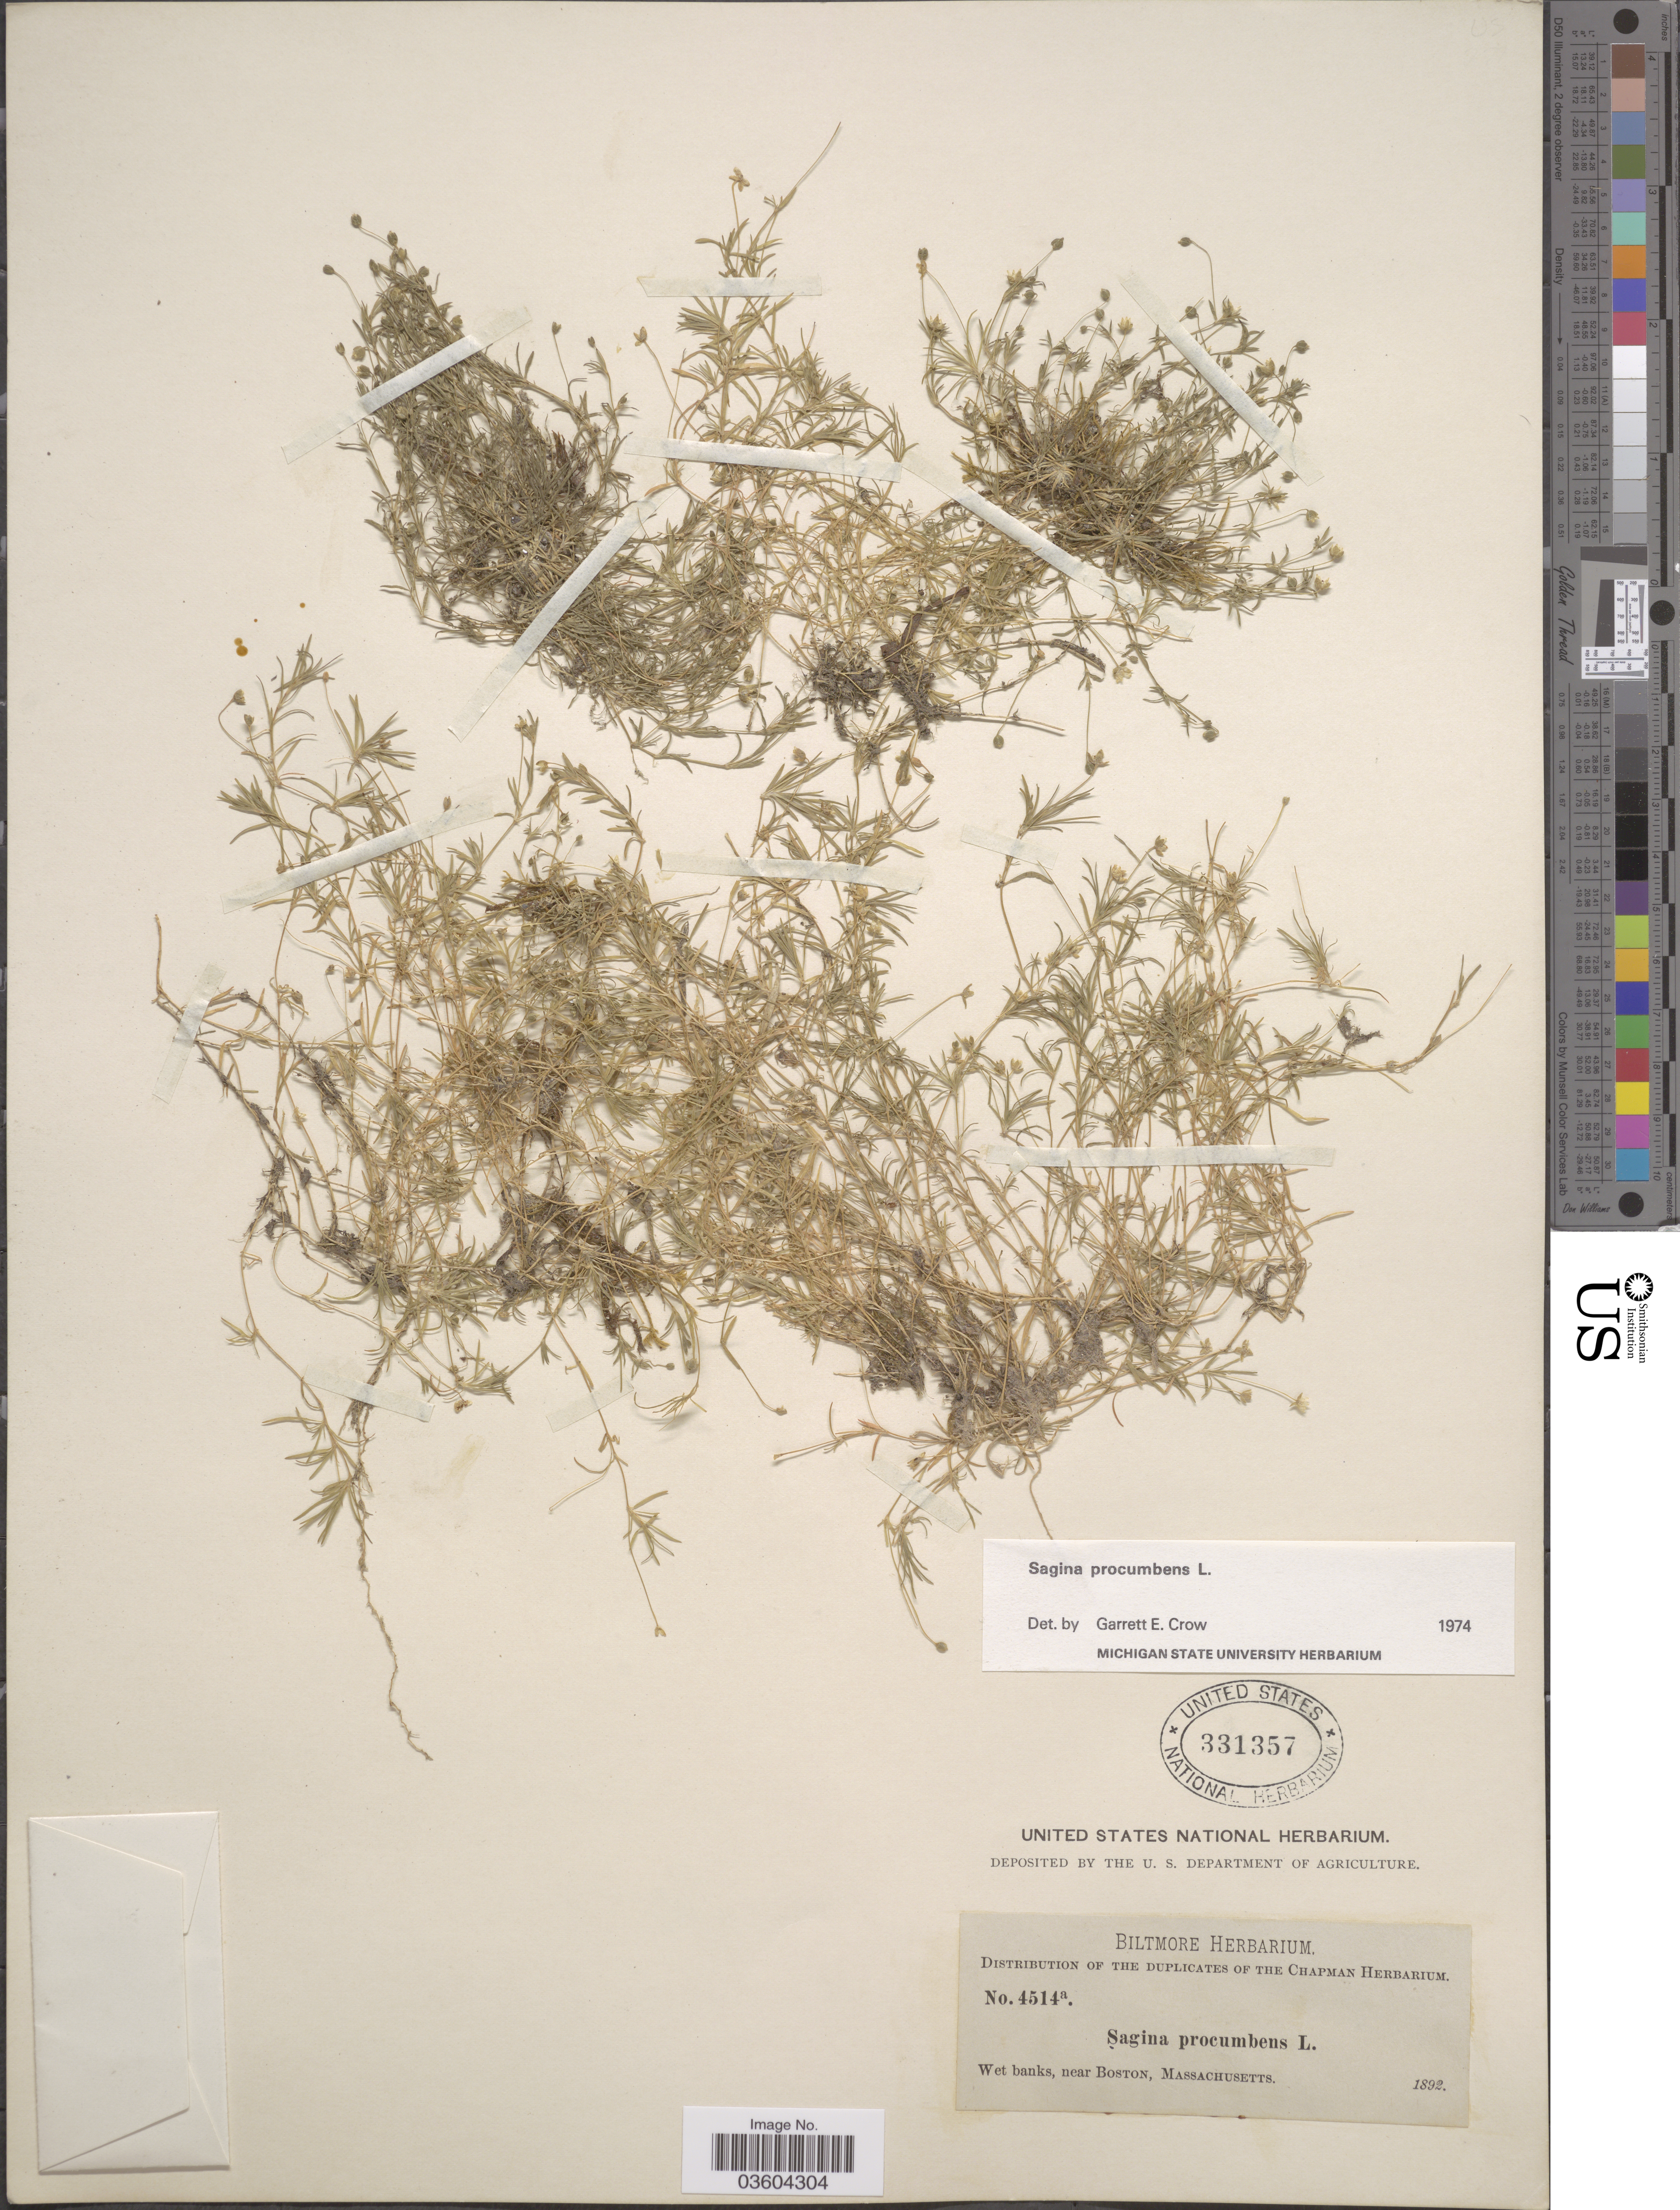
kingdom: Plantae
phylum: Tracheophyta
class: Magnoliopsida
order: Caryophyllales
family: Caryophyllaceae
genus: Sagina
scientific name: Sagina procumbens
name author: L.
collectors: ex herb. Biltmore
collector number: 4514a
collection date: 1892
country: United States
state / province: Massachusetts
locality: Wet banks, near Boston.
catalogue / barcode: US 331357